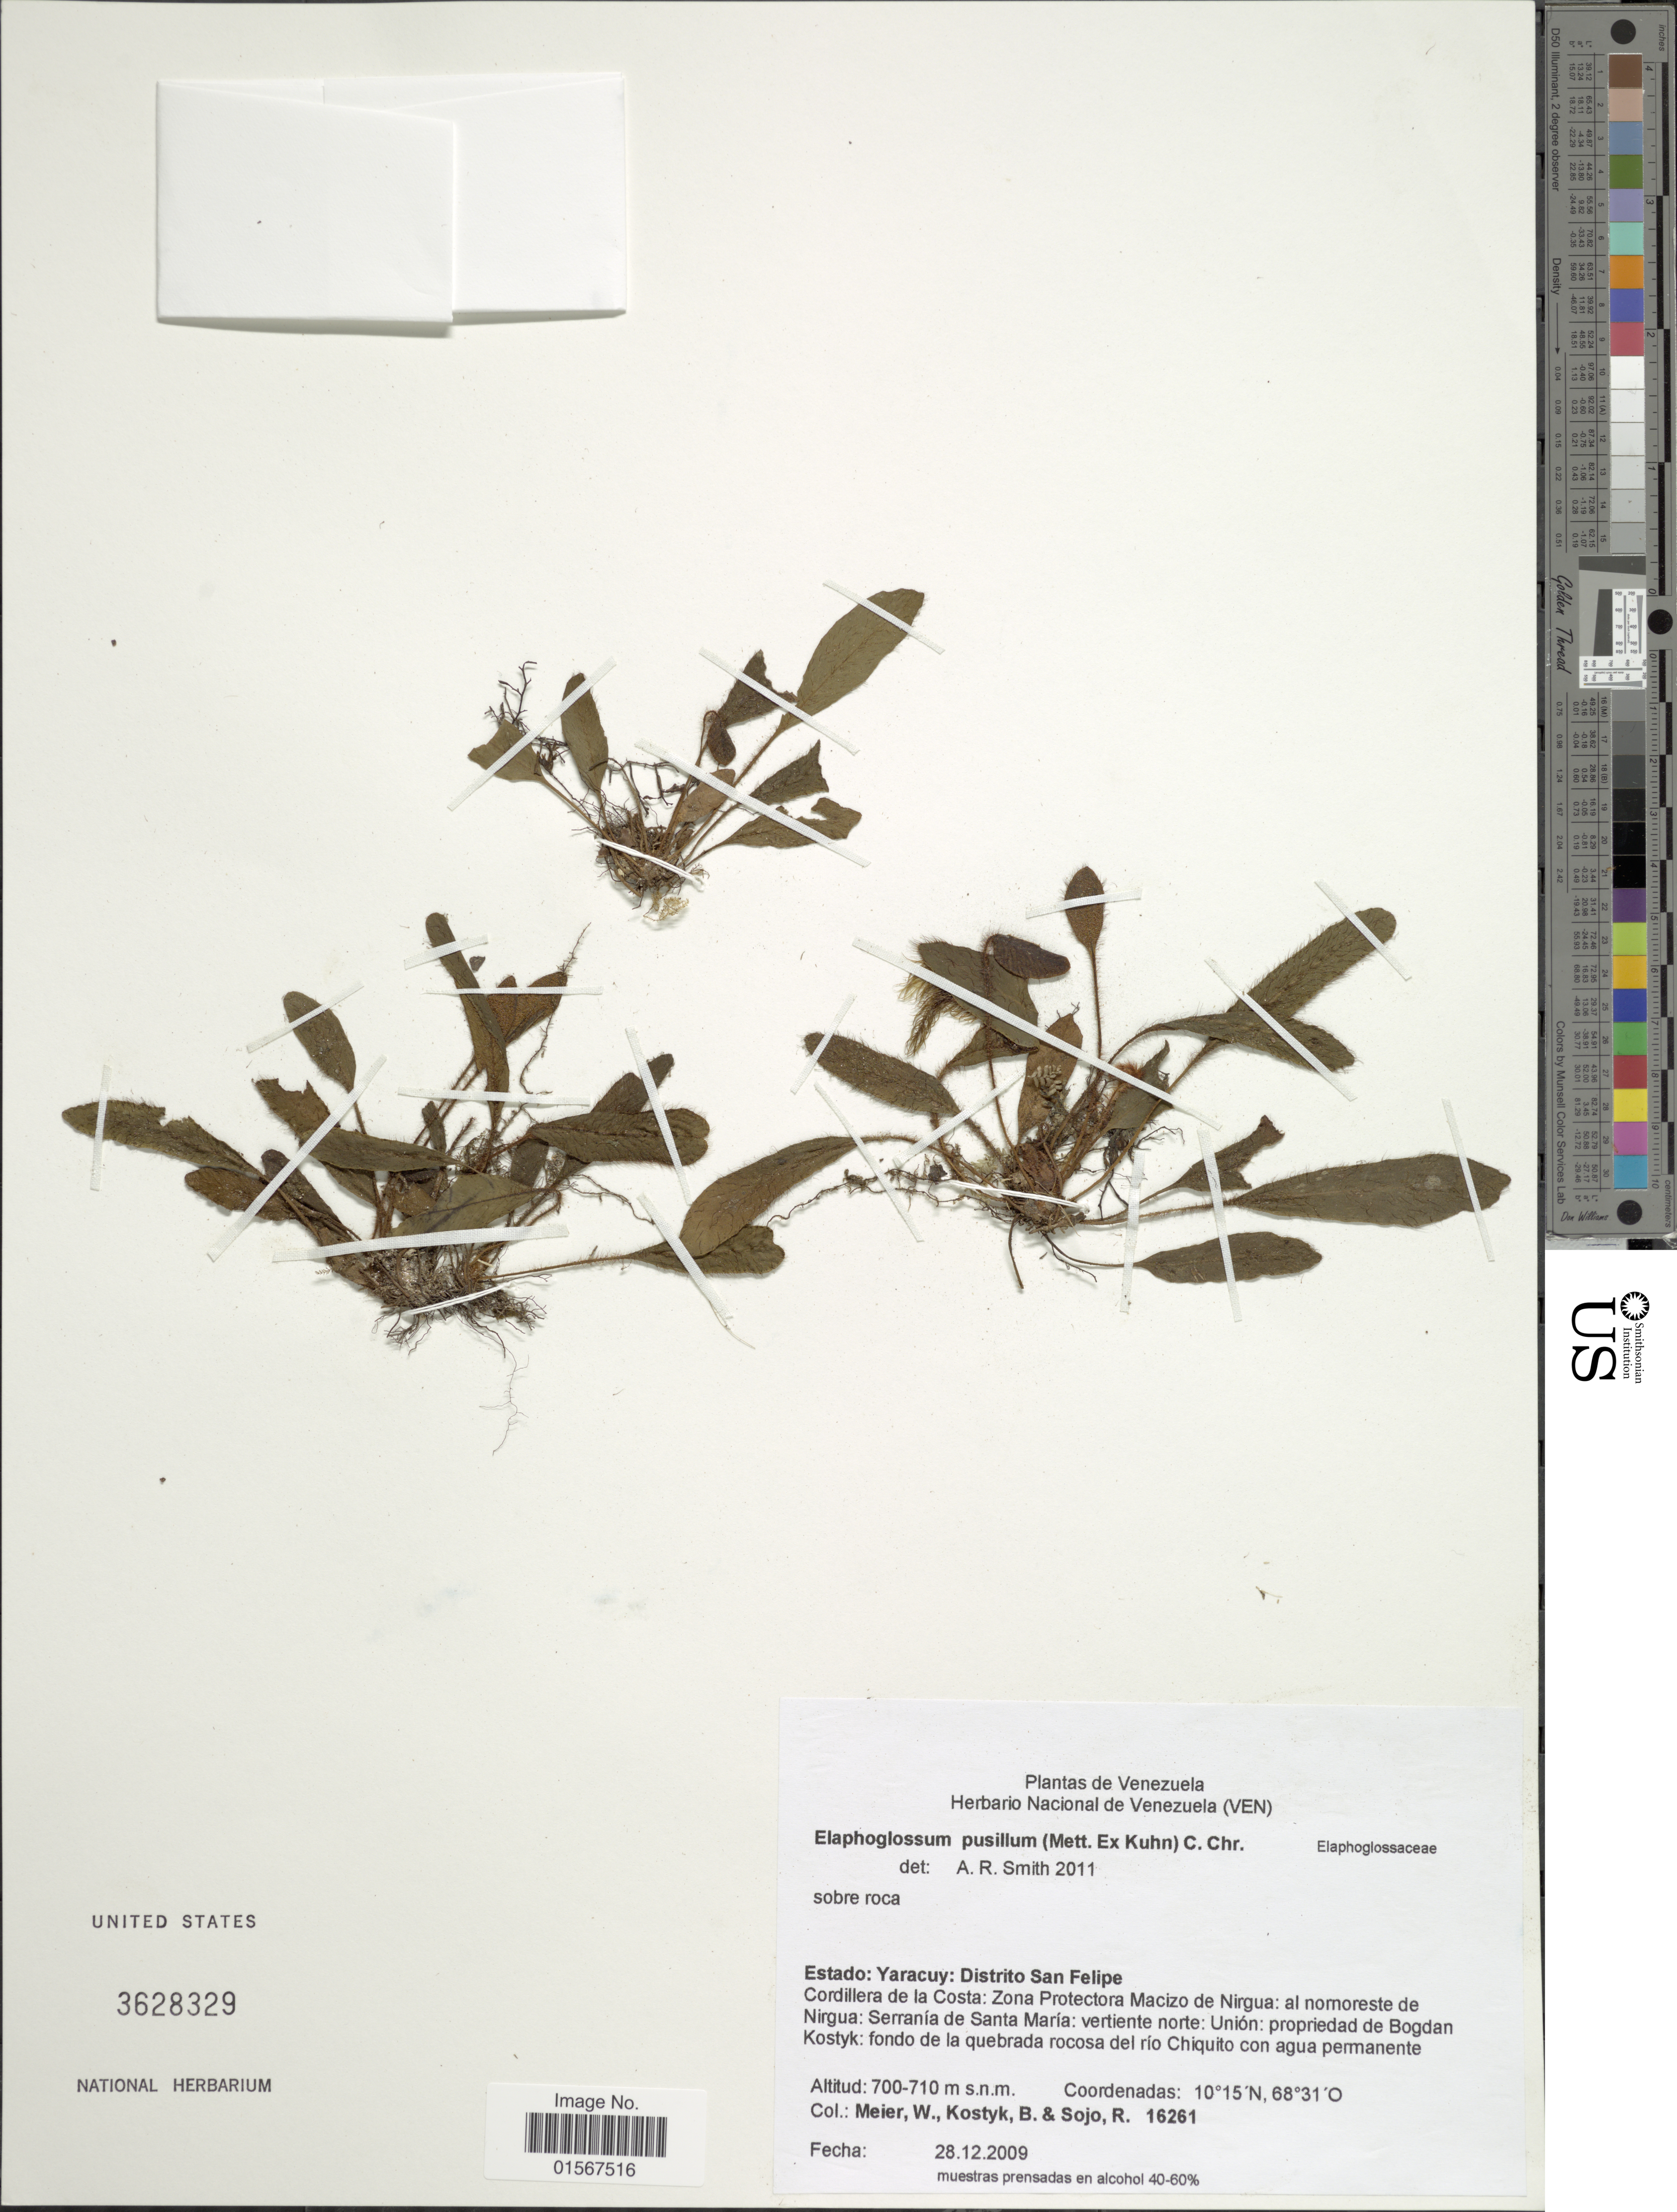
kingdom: Plantae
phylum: Tracheophyta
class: Polypodiopsida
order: Polypodiales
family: Dryopteridaceae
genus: Elaphoglossum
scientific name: Elaphoglossum pusillum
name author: (Mett. ex Kuhn) C. Chr.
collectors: W. Meier, B. Kostyk & R. Sojo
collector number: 16261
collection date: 2009-12-28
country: Venezuela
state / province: Yaracuy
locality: Venezuela, Estado: Yaracuy: Distrito San Felipe, Cordillera de la Costa: Zona Protectora Macizo de Nirgua: al nornoreste de Nirgua: Serrania de Santa Maria: vertiente norte: Unión: Propriedad de Bogdan Kostyk: fondo de la quebrada rocosa del río Chiquito con agua permanente.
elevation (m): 700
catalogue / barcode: US 3628329